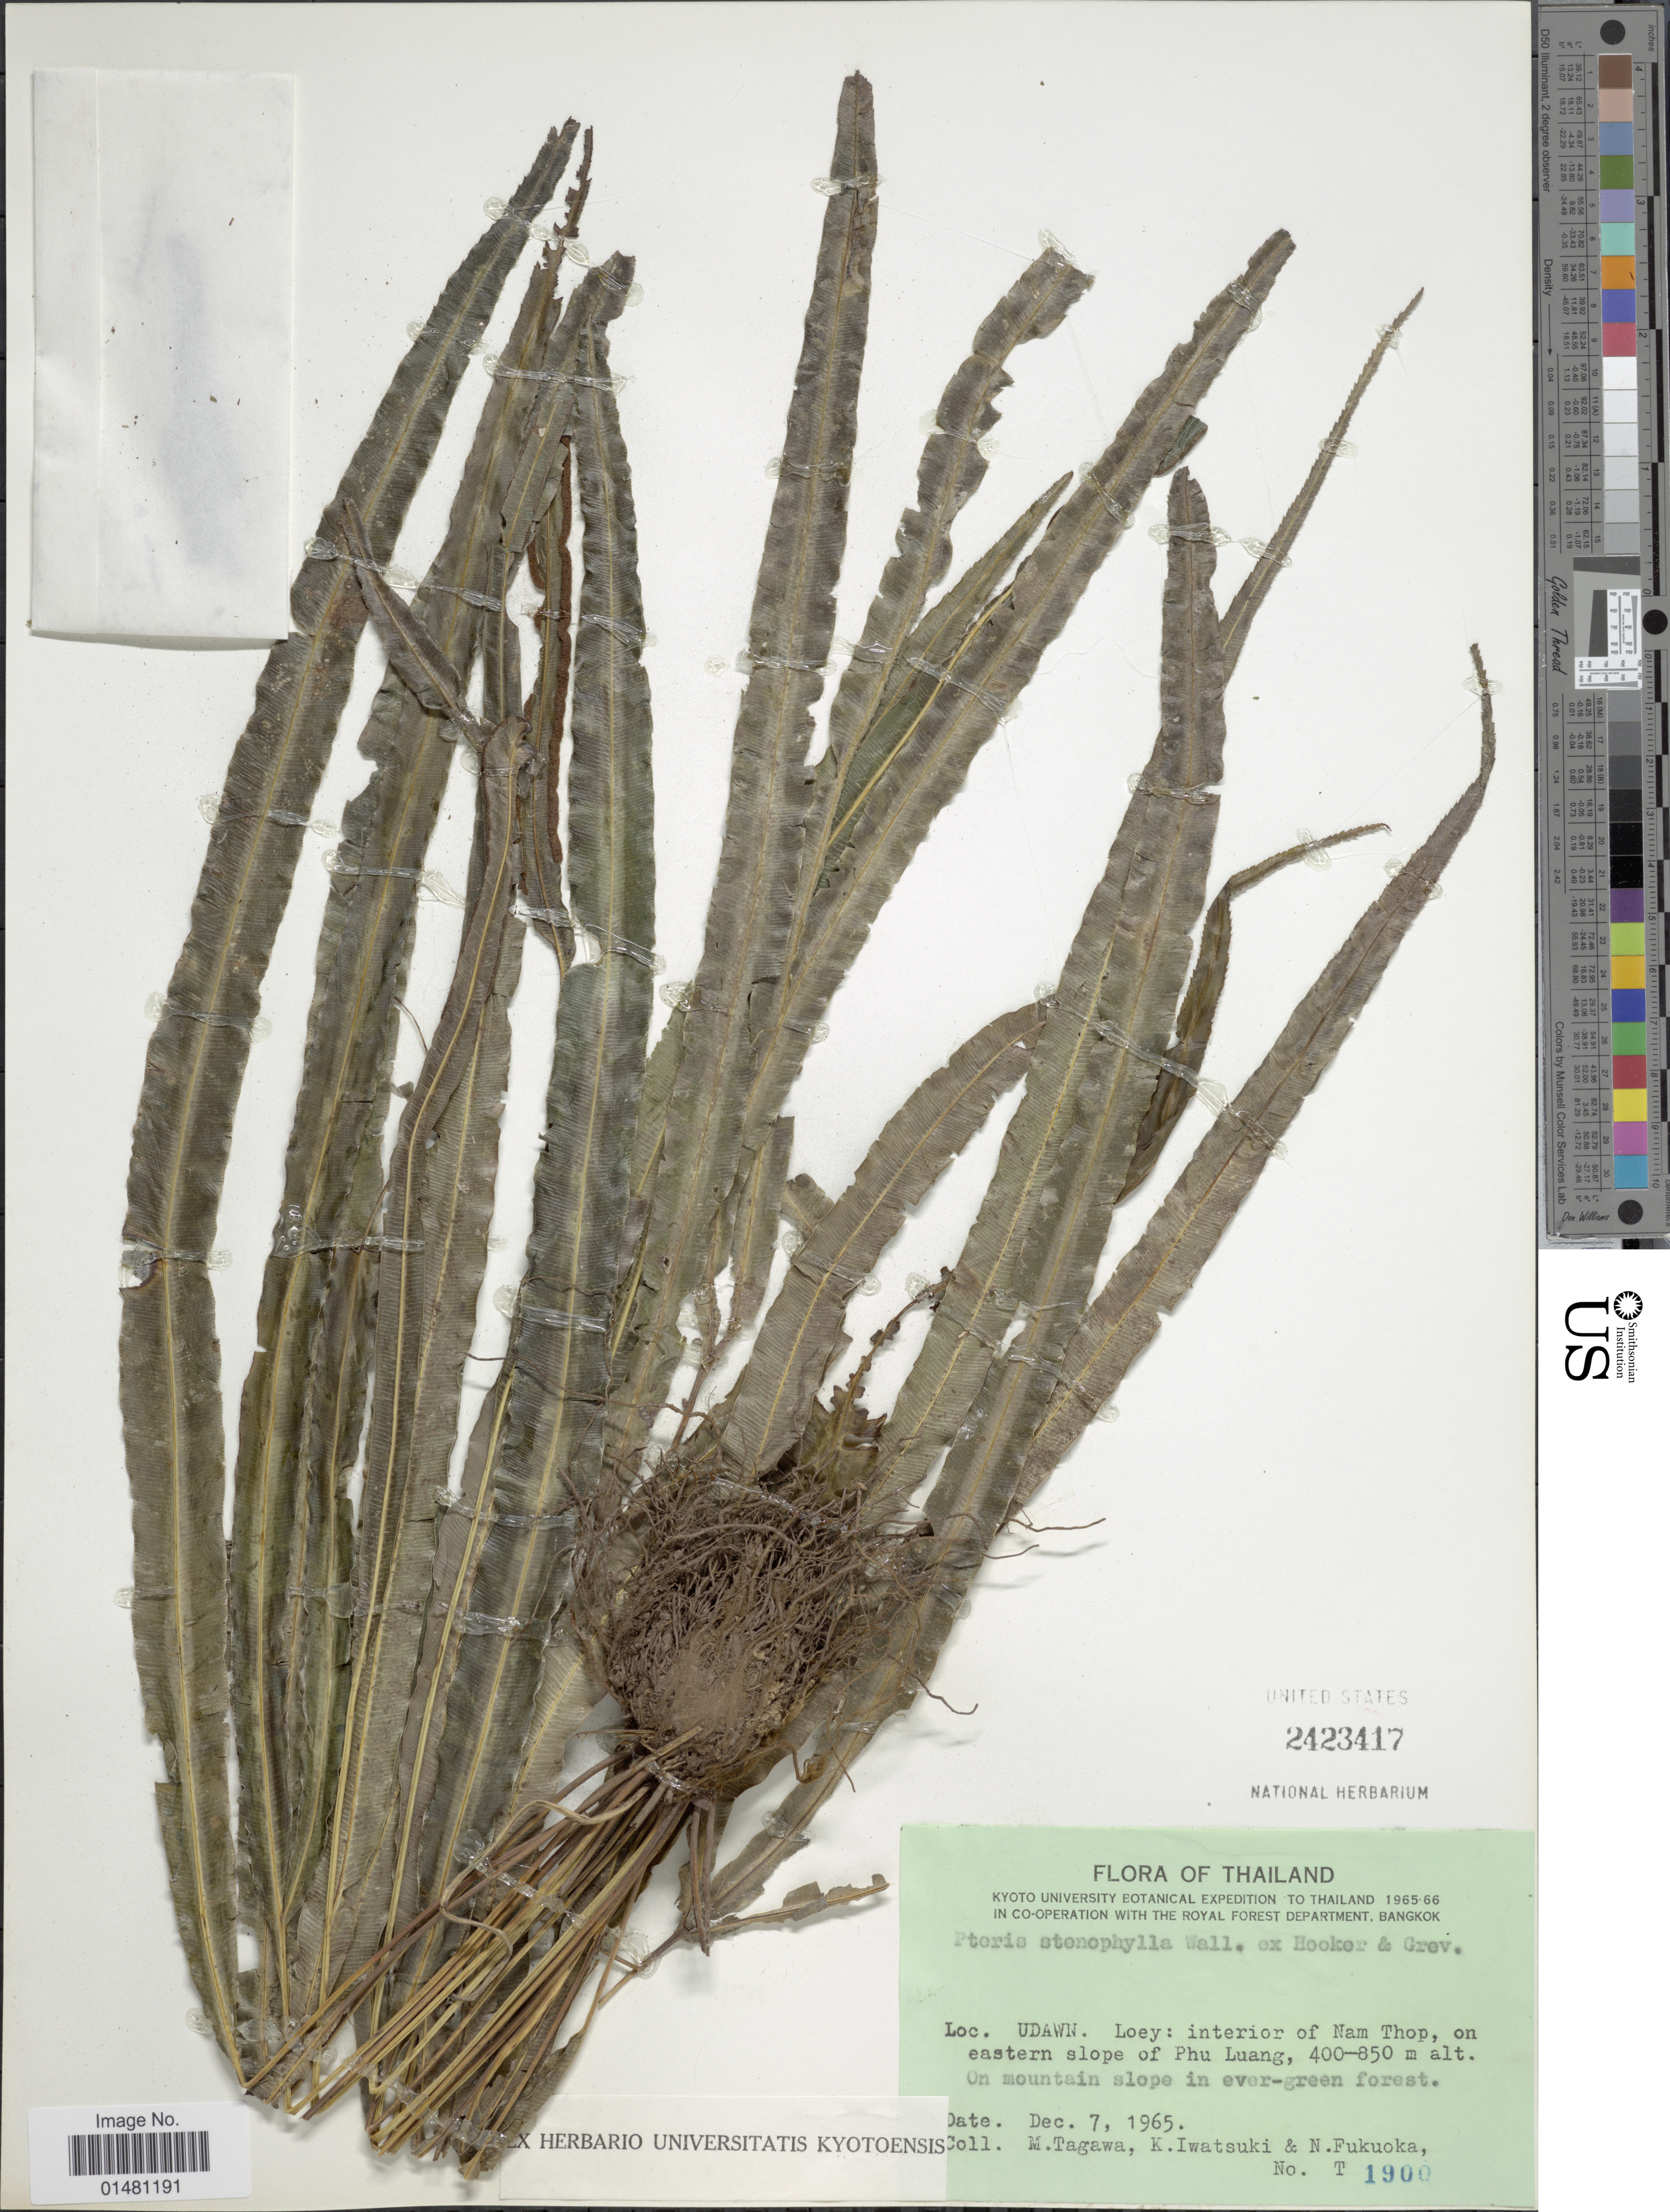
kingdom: Plantae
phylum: Tracheophyta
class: Polypodiopsida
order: Polypodiales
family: Pteridaceae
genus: Pteris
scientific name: Pteris stenophylla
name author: Wall. ex Hook. & Grev.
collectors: M. Tagawa, K. Iwatsuki & N. Fukuoka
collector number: T 1900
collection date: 1965-12-07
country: Thailand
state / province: Loei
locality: Udawn. Loey: interior of Nam Thop, on eastern slope of Phu Luang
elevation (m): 400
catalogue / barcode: US 2423417